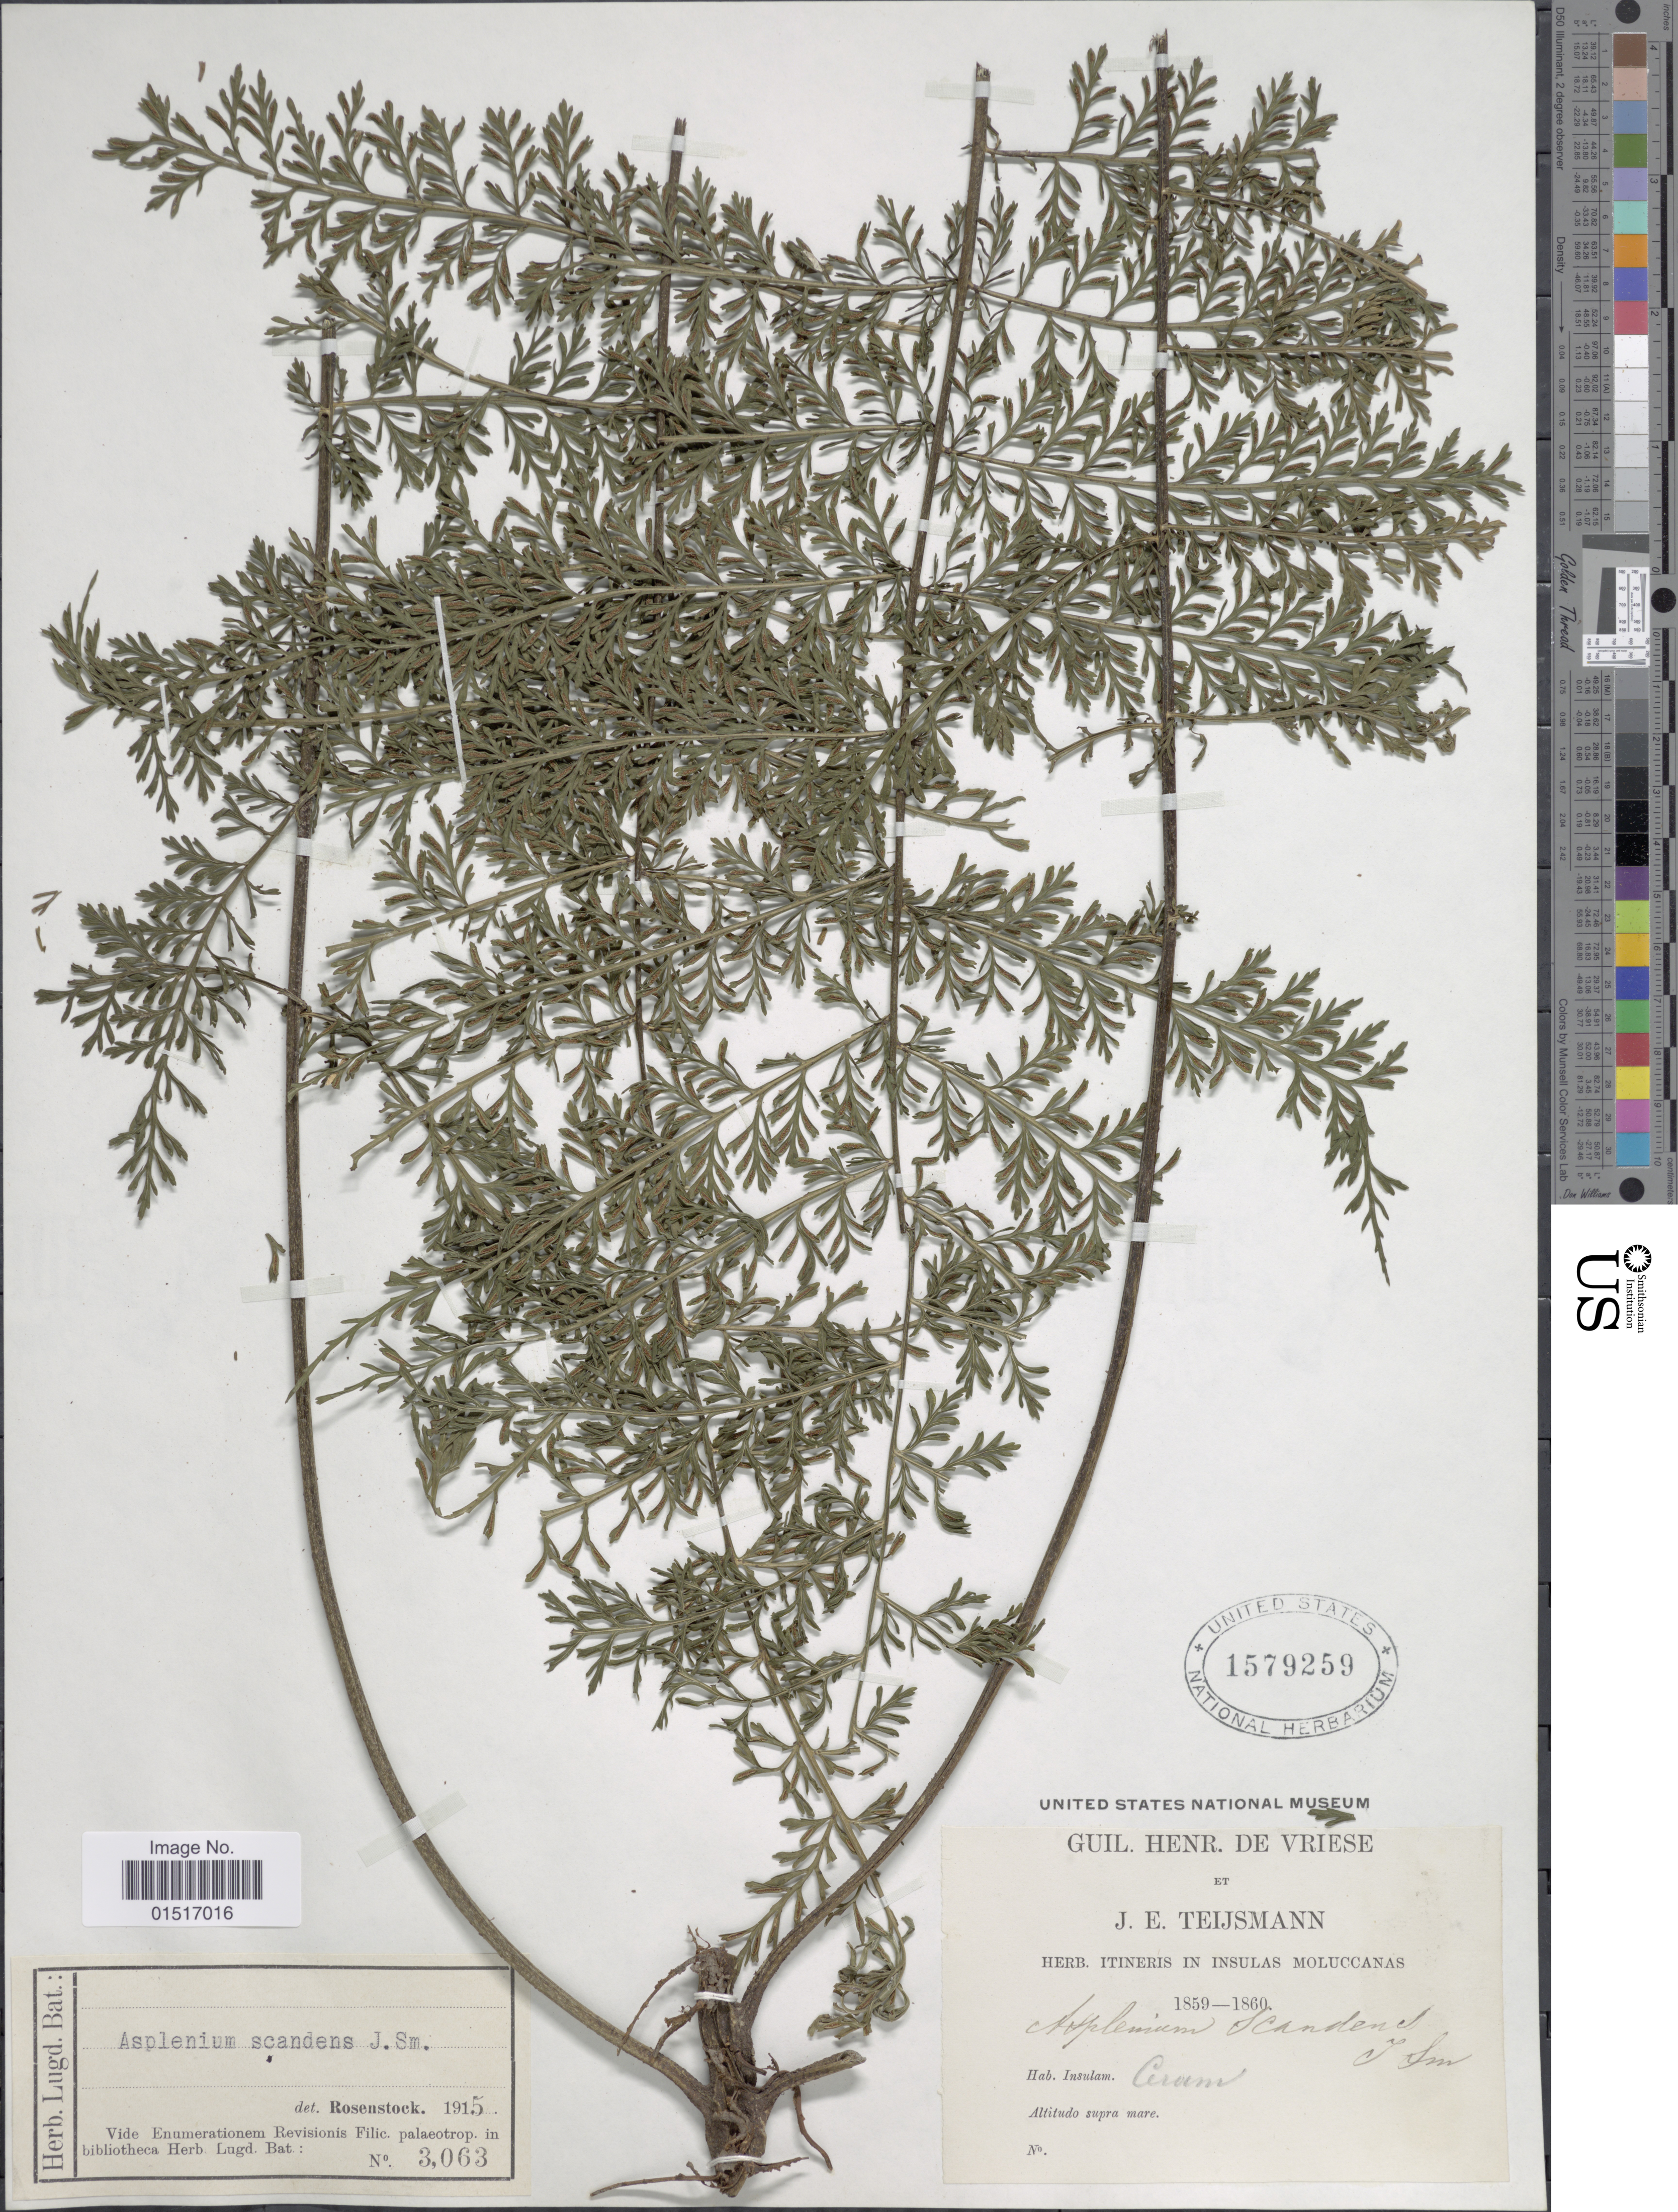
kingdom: Plantae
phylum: Tracheophyta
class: Polypodiopsida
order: Polypodiales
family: Aspleniaceae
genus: Asplenium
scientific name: Asplenium scandens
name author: J. Sm. ex Mett.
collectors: G. H. Vriese & J. Teijsmann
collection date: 1859/1860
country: Indonesia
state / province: Maluku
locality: Itineris in Insulas Moluccanas. Insulam, Ceram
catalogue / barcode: US 1579259